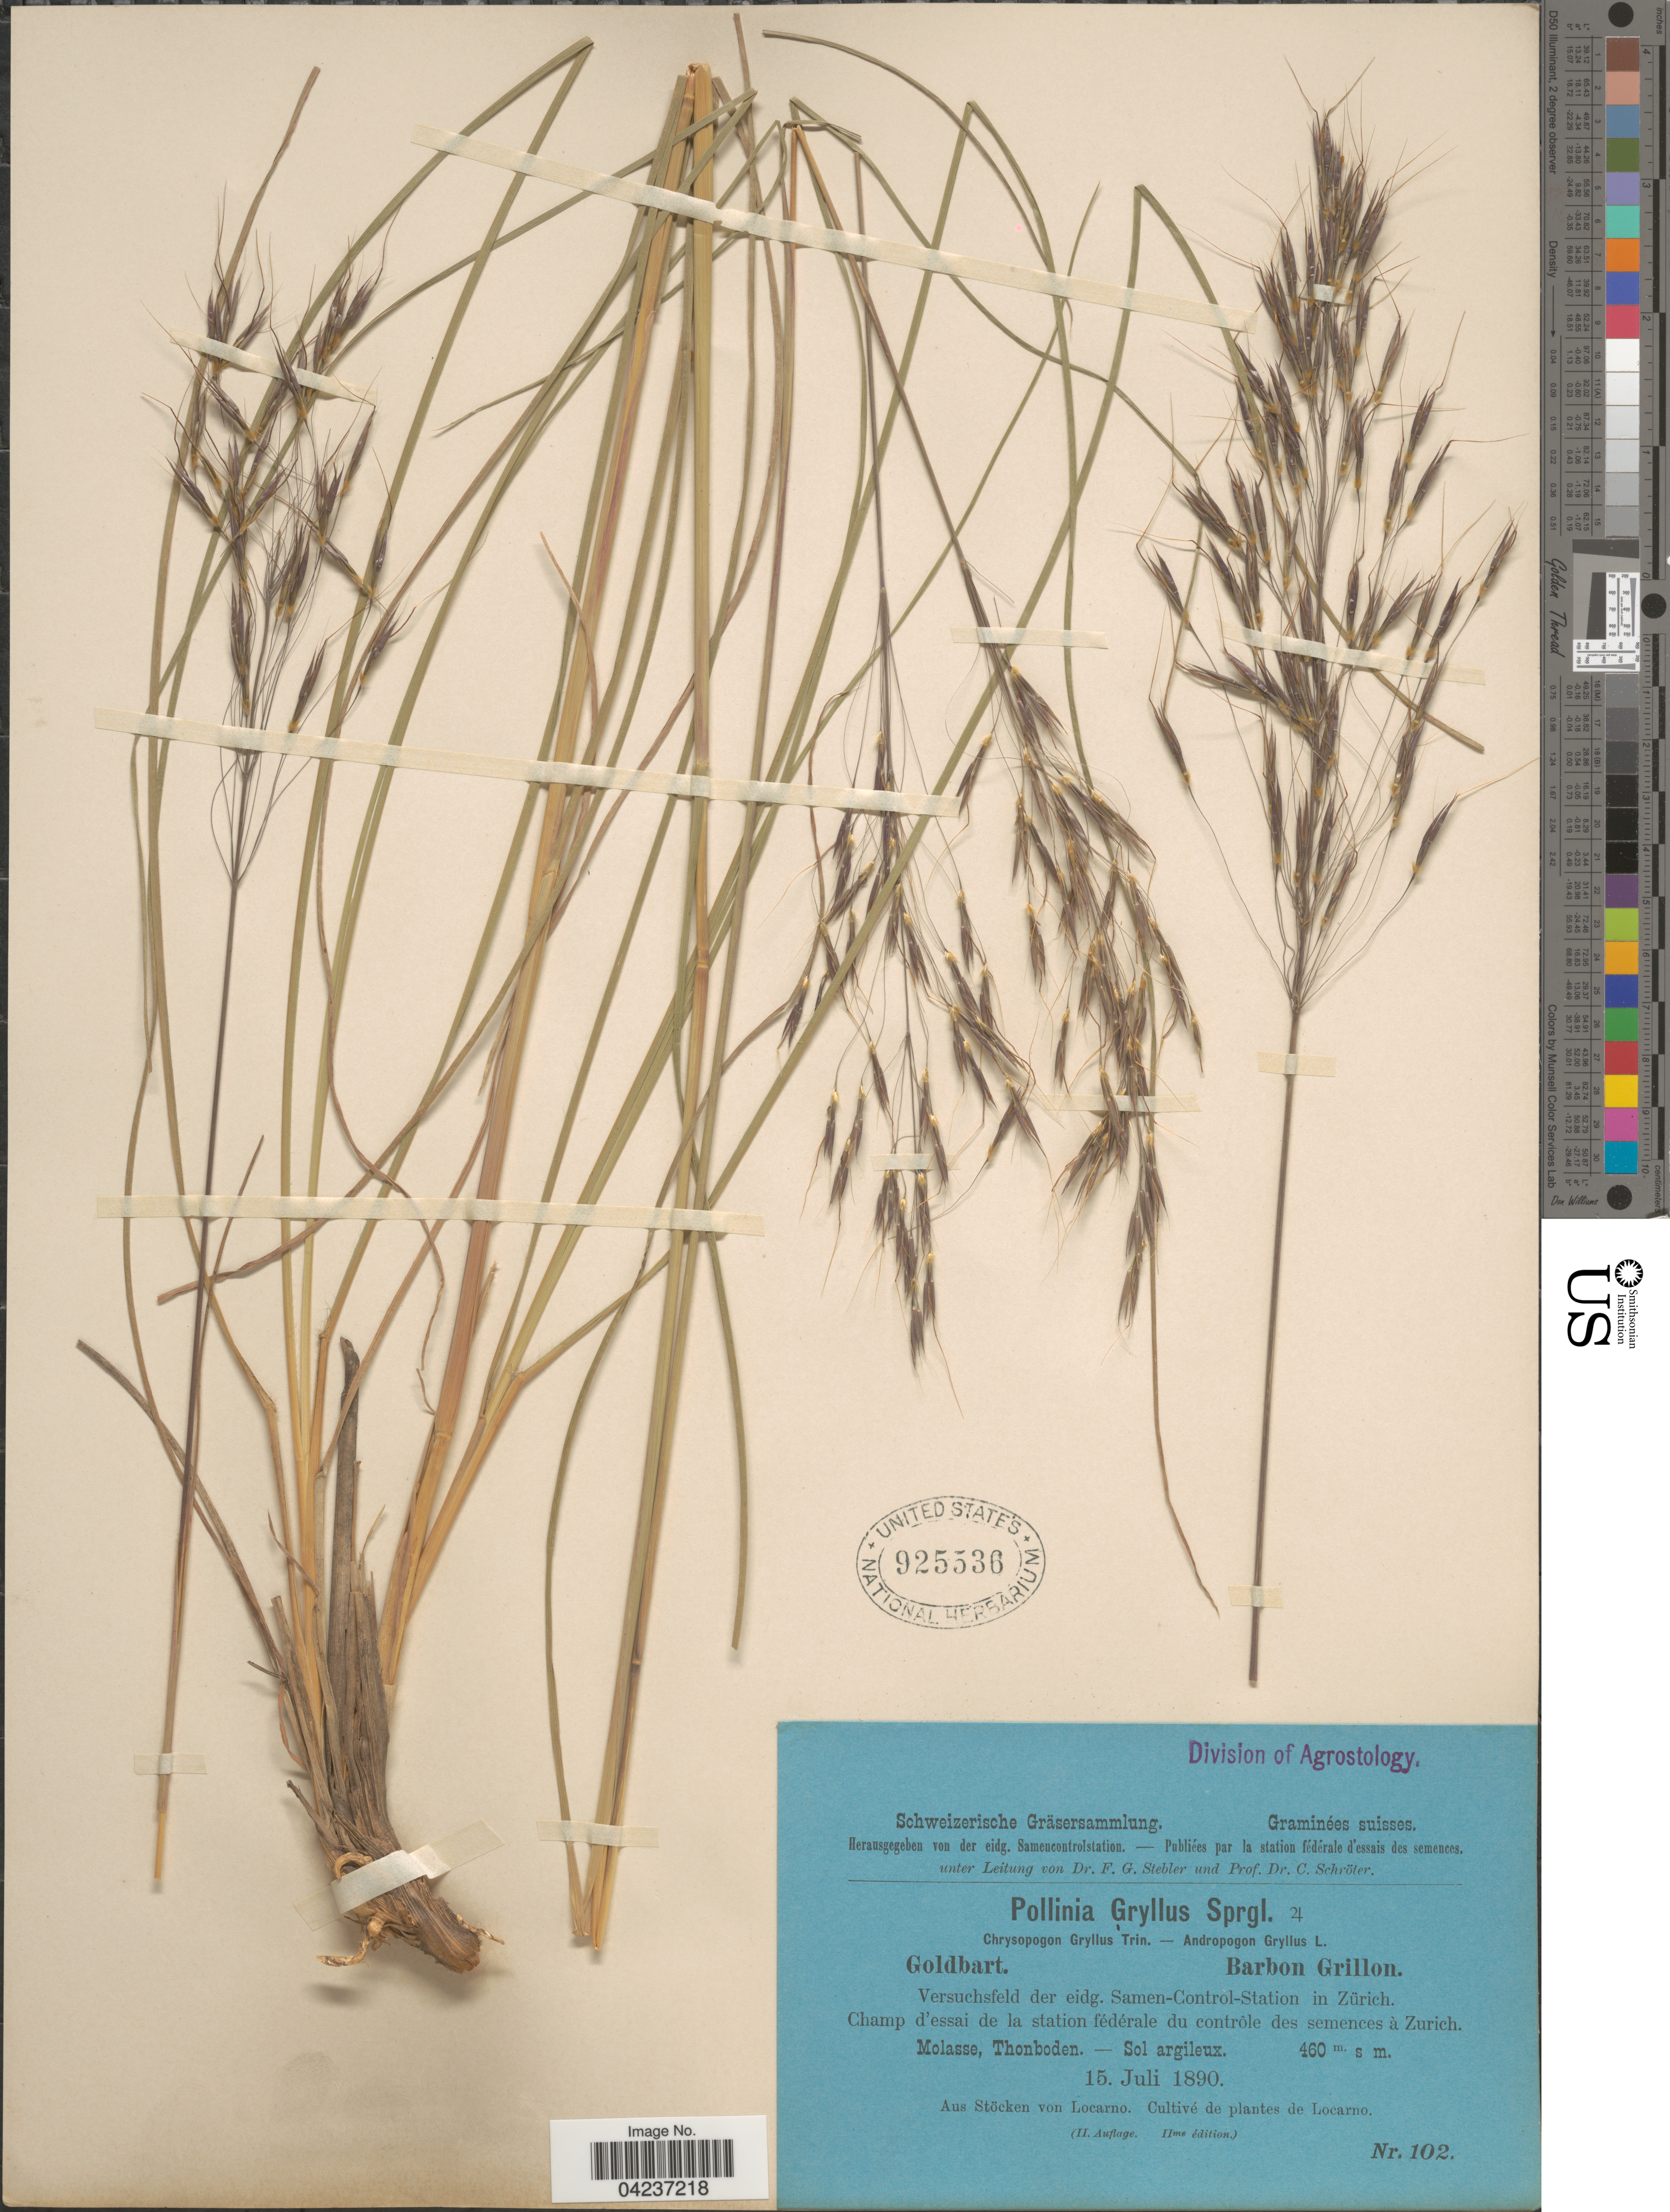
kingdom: Plantae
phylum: Tracheophyta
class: Liliopsida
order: Poales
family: Poaceae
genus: Chrysopogon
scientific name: Chrysopogon gryllus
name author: (L.) Trin.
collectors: Stebler, F.G. & Schröter, C.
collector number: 102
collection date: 1890-07-15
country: Switzerland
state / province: Zurich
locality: Versuchsfeld der eidg. Samen-Control-Station in Zürich. Champ d'essai de la station fédérale du contrôle des semences à Zurich.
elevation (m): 460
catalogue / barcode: US 925536